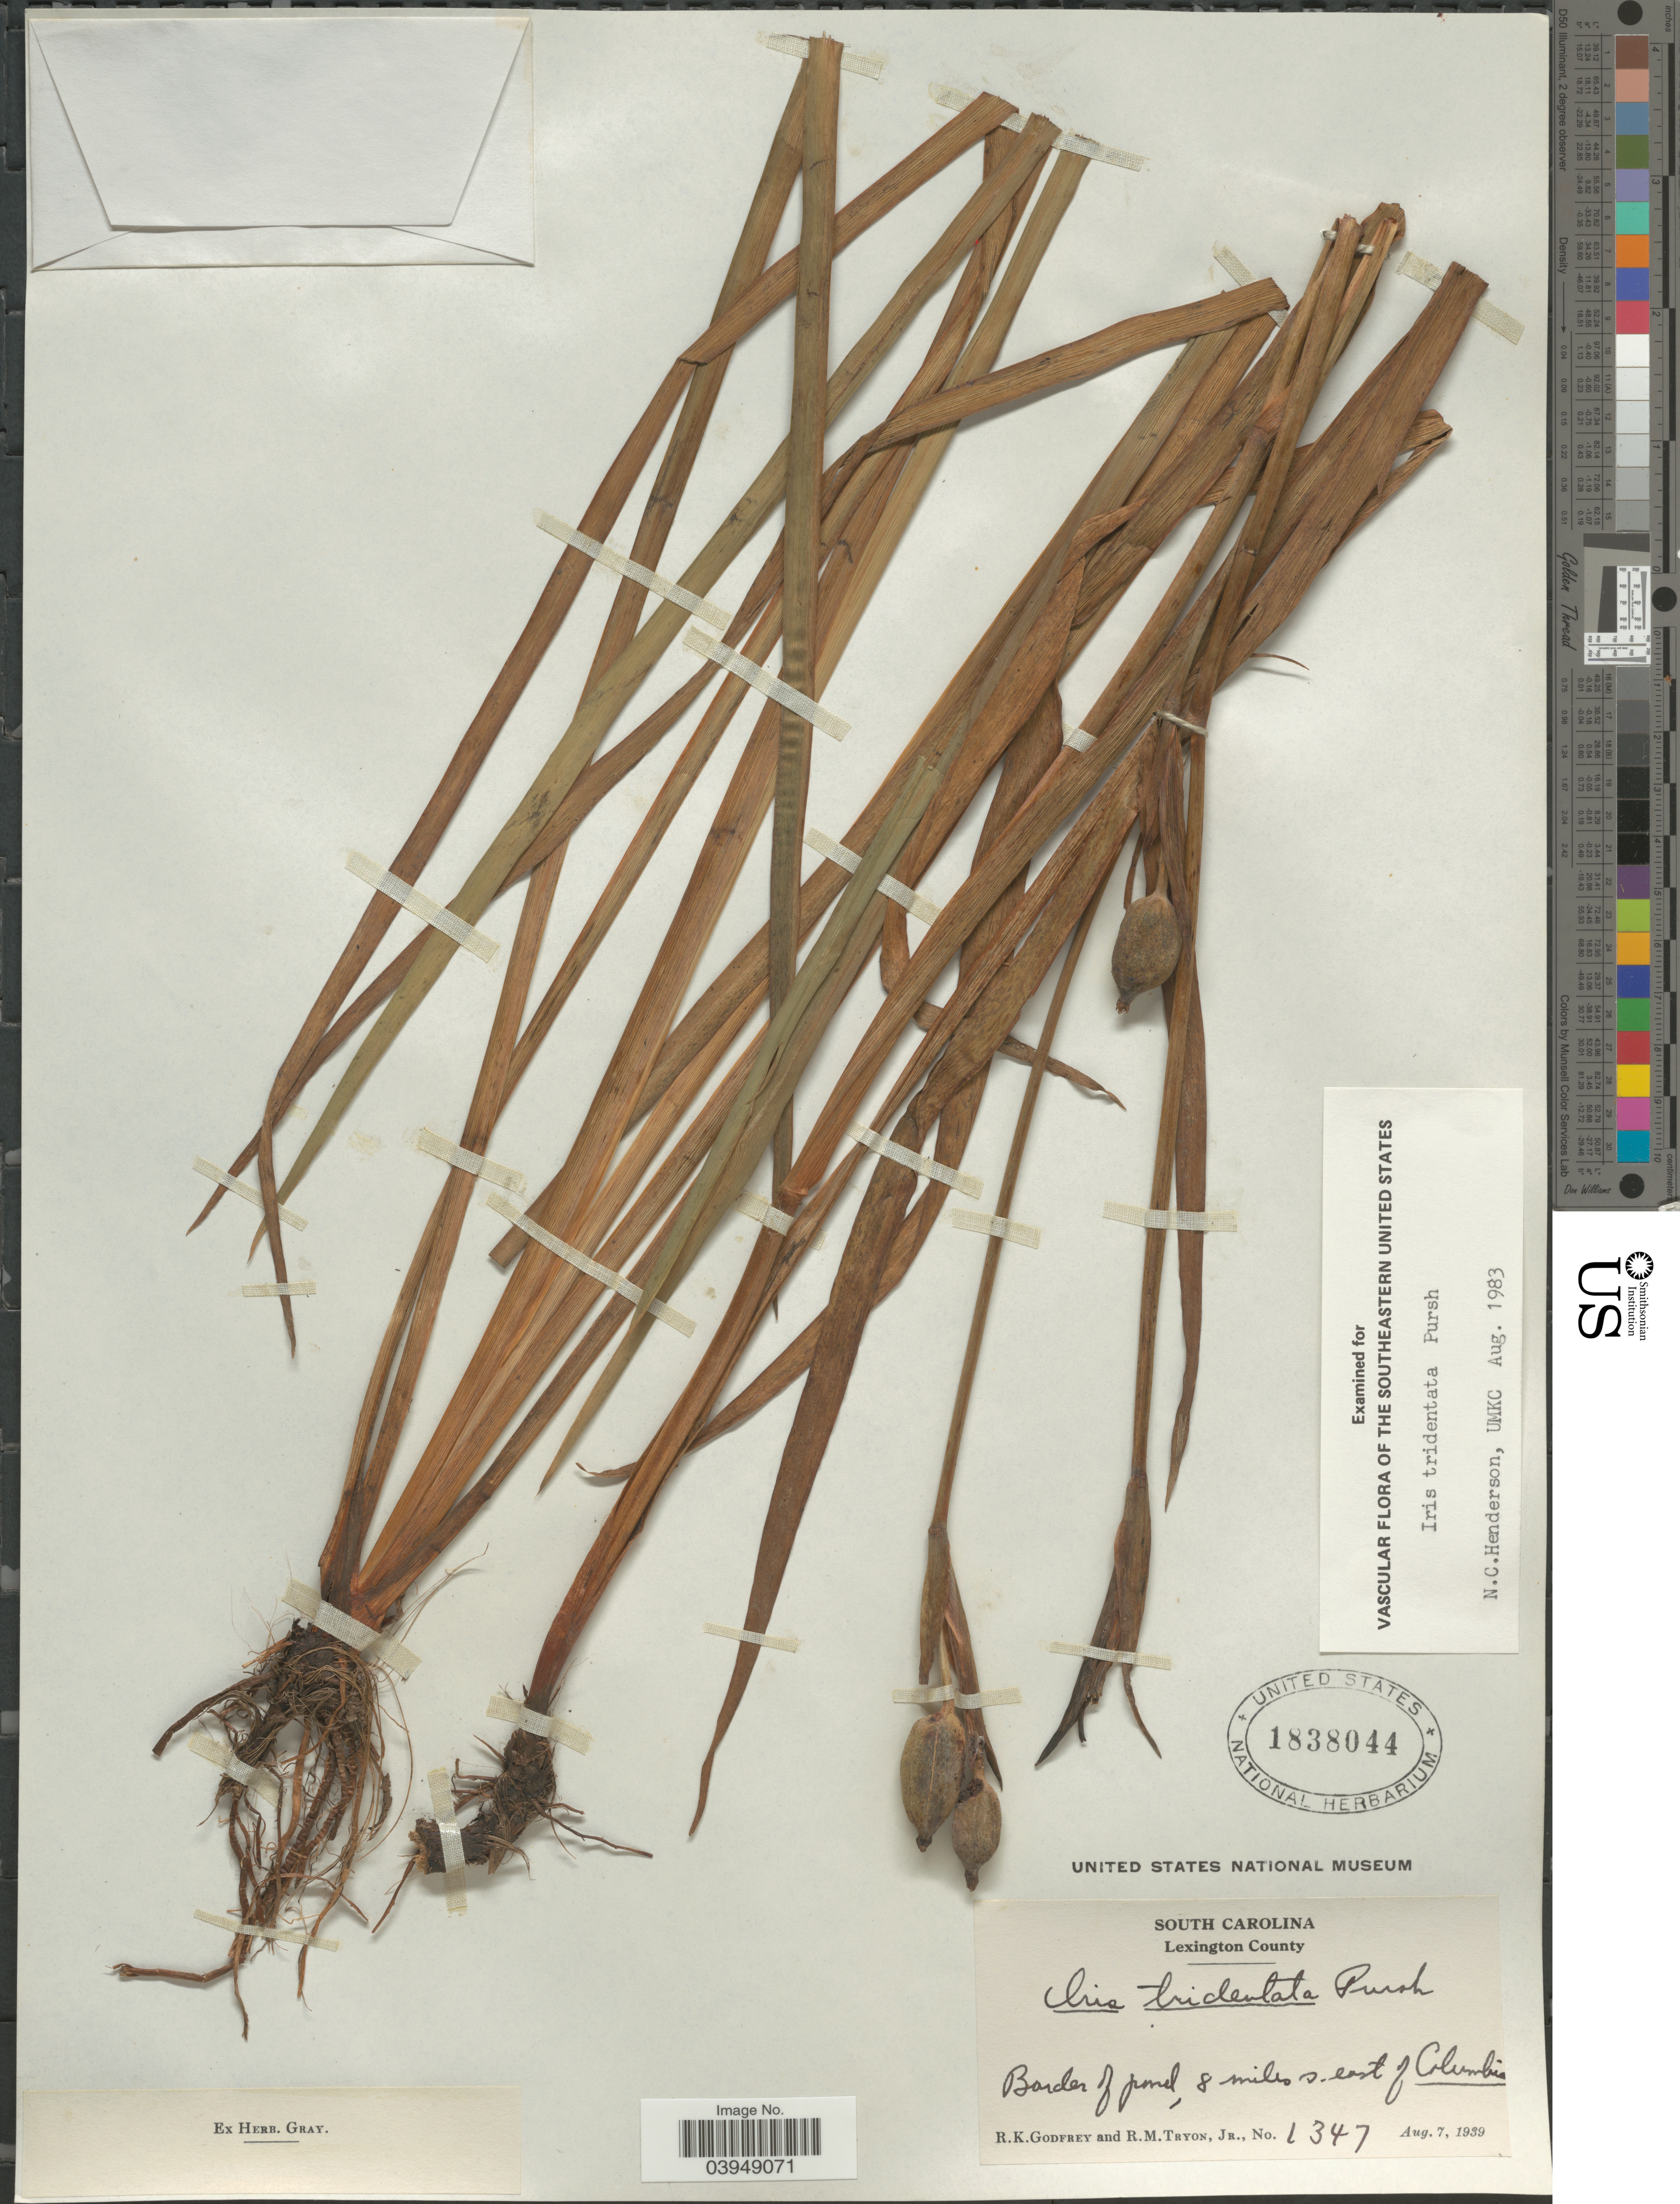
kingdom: Plantae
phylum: Tracheophyta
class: Liliopsida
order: Asparagales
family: Iridaceae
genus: Iris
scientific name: Iris tridentata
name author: Pursh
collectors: R. K. Godfrey & R. Tryon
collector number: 1347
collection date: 1939-08-07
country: United States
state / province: South Carolina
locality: Lexington County. Border of pond, 8 miles s. east of Columbia.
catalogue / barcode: US 1838044